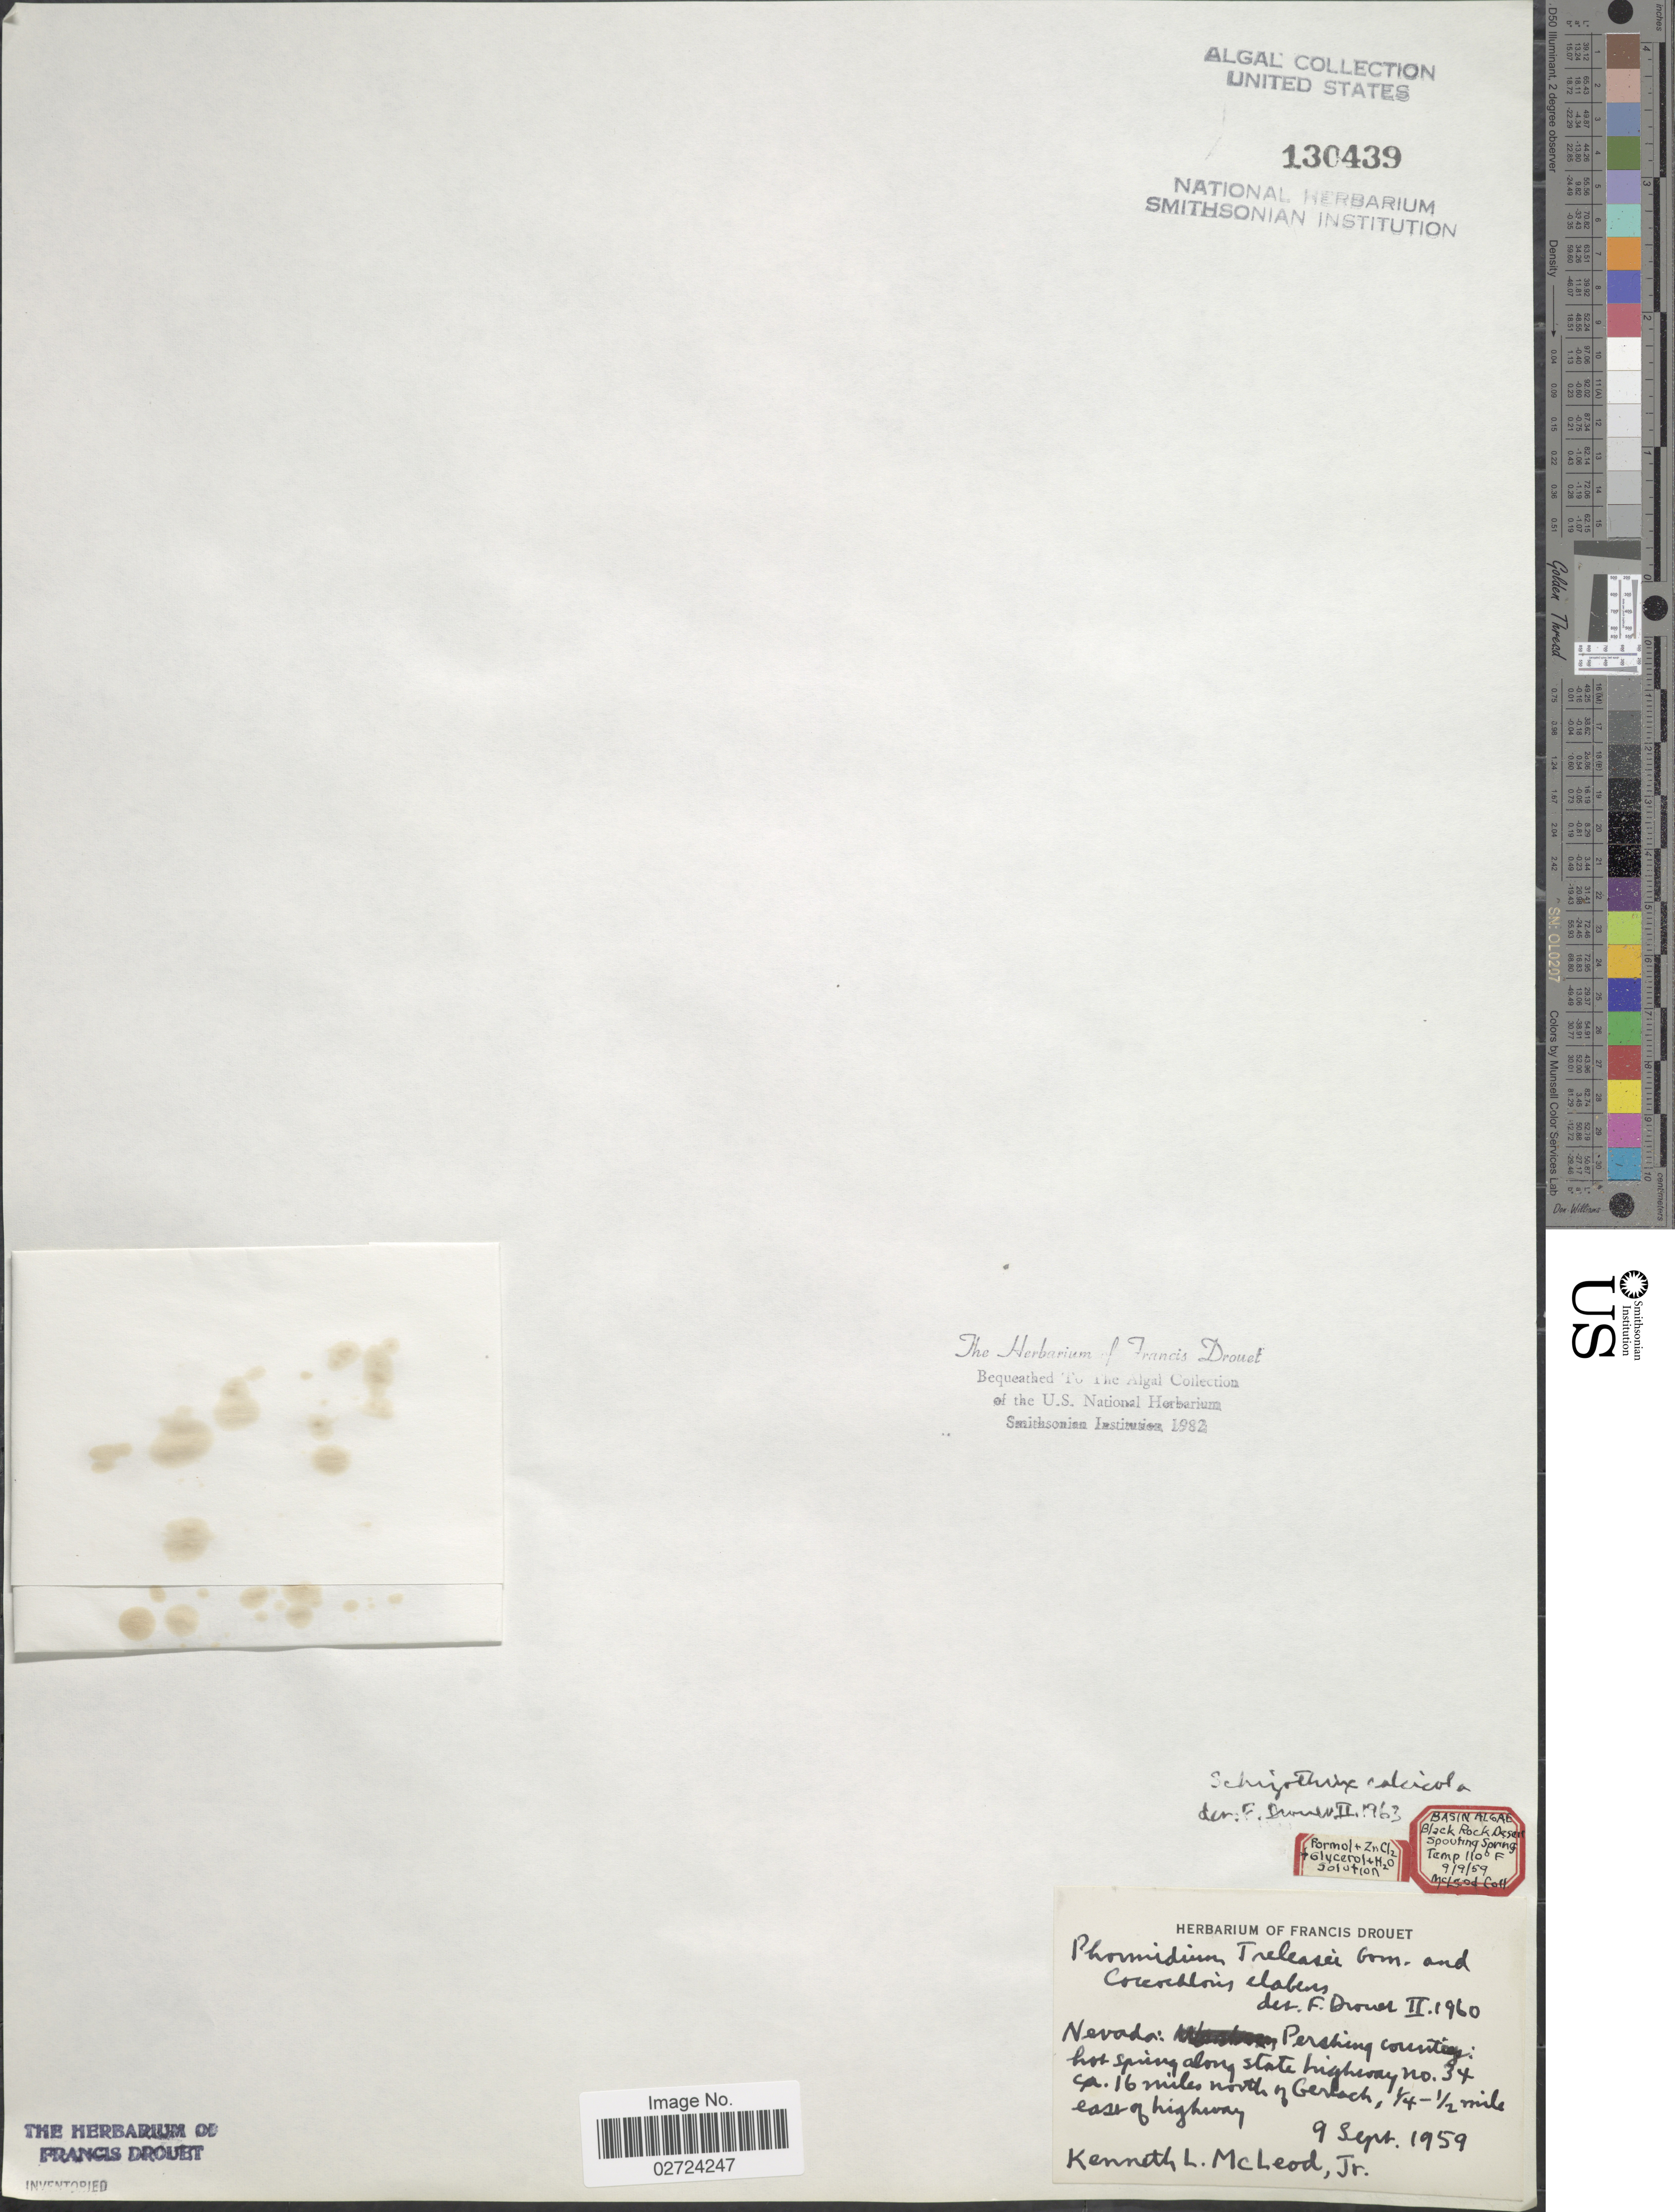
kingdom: Bacteria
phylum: Cyanobacteria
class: Cyanobacteriia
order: Leptolyngbyales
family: Trichocoleusaceae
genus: Schizothrix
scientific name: Schizothrix calcicola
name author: Gomont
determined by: Drouet, F. E.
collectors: K. Mcleod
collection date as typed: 09 Sep 1959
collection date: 1959-09-09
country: United States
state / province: Nevada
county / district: Pershing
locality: North of Grelach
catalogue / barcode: US 130439